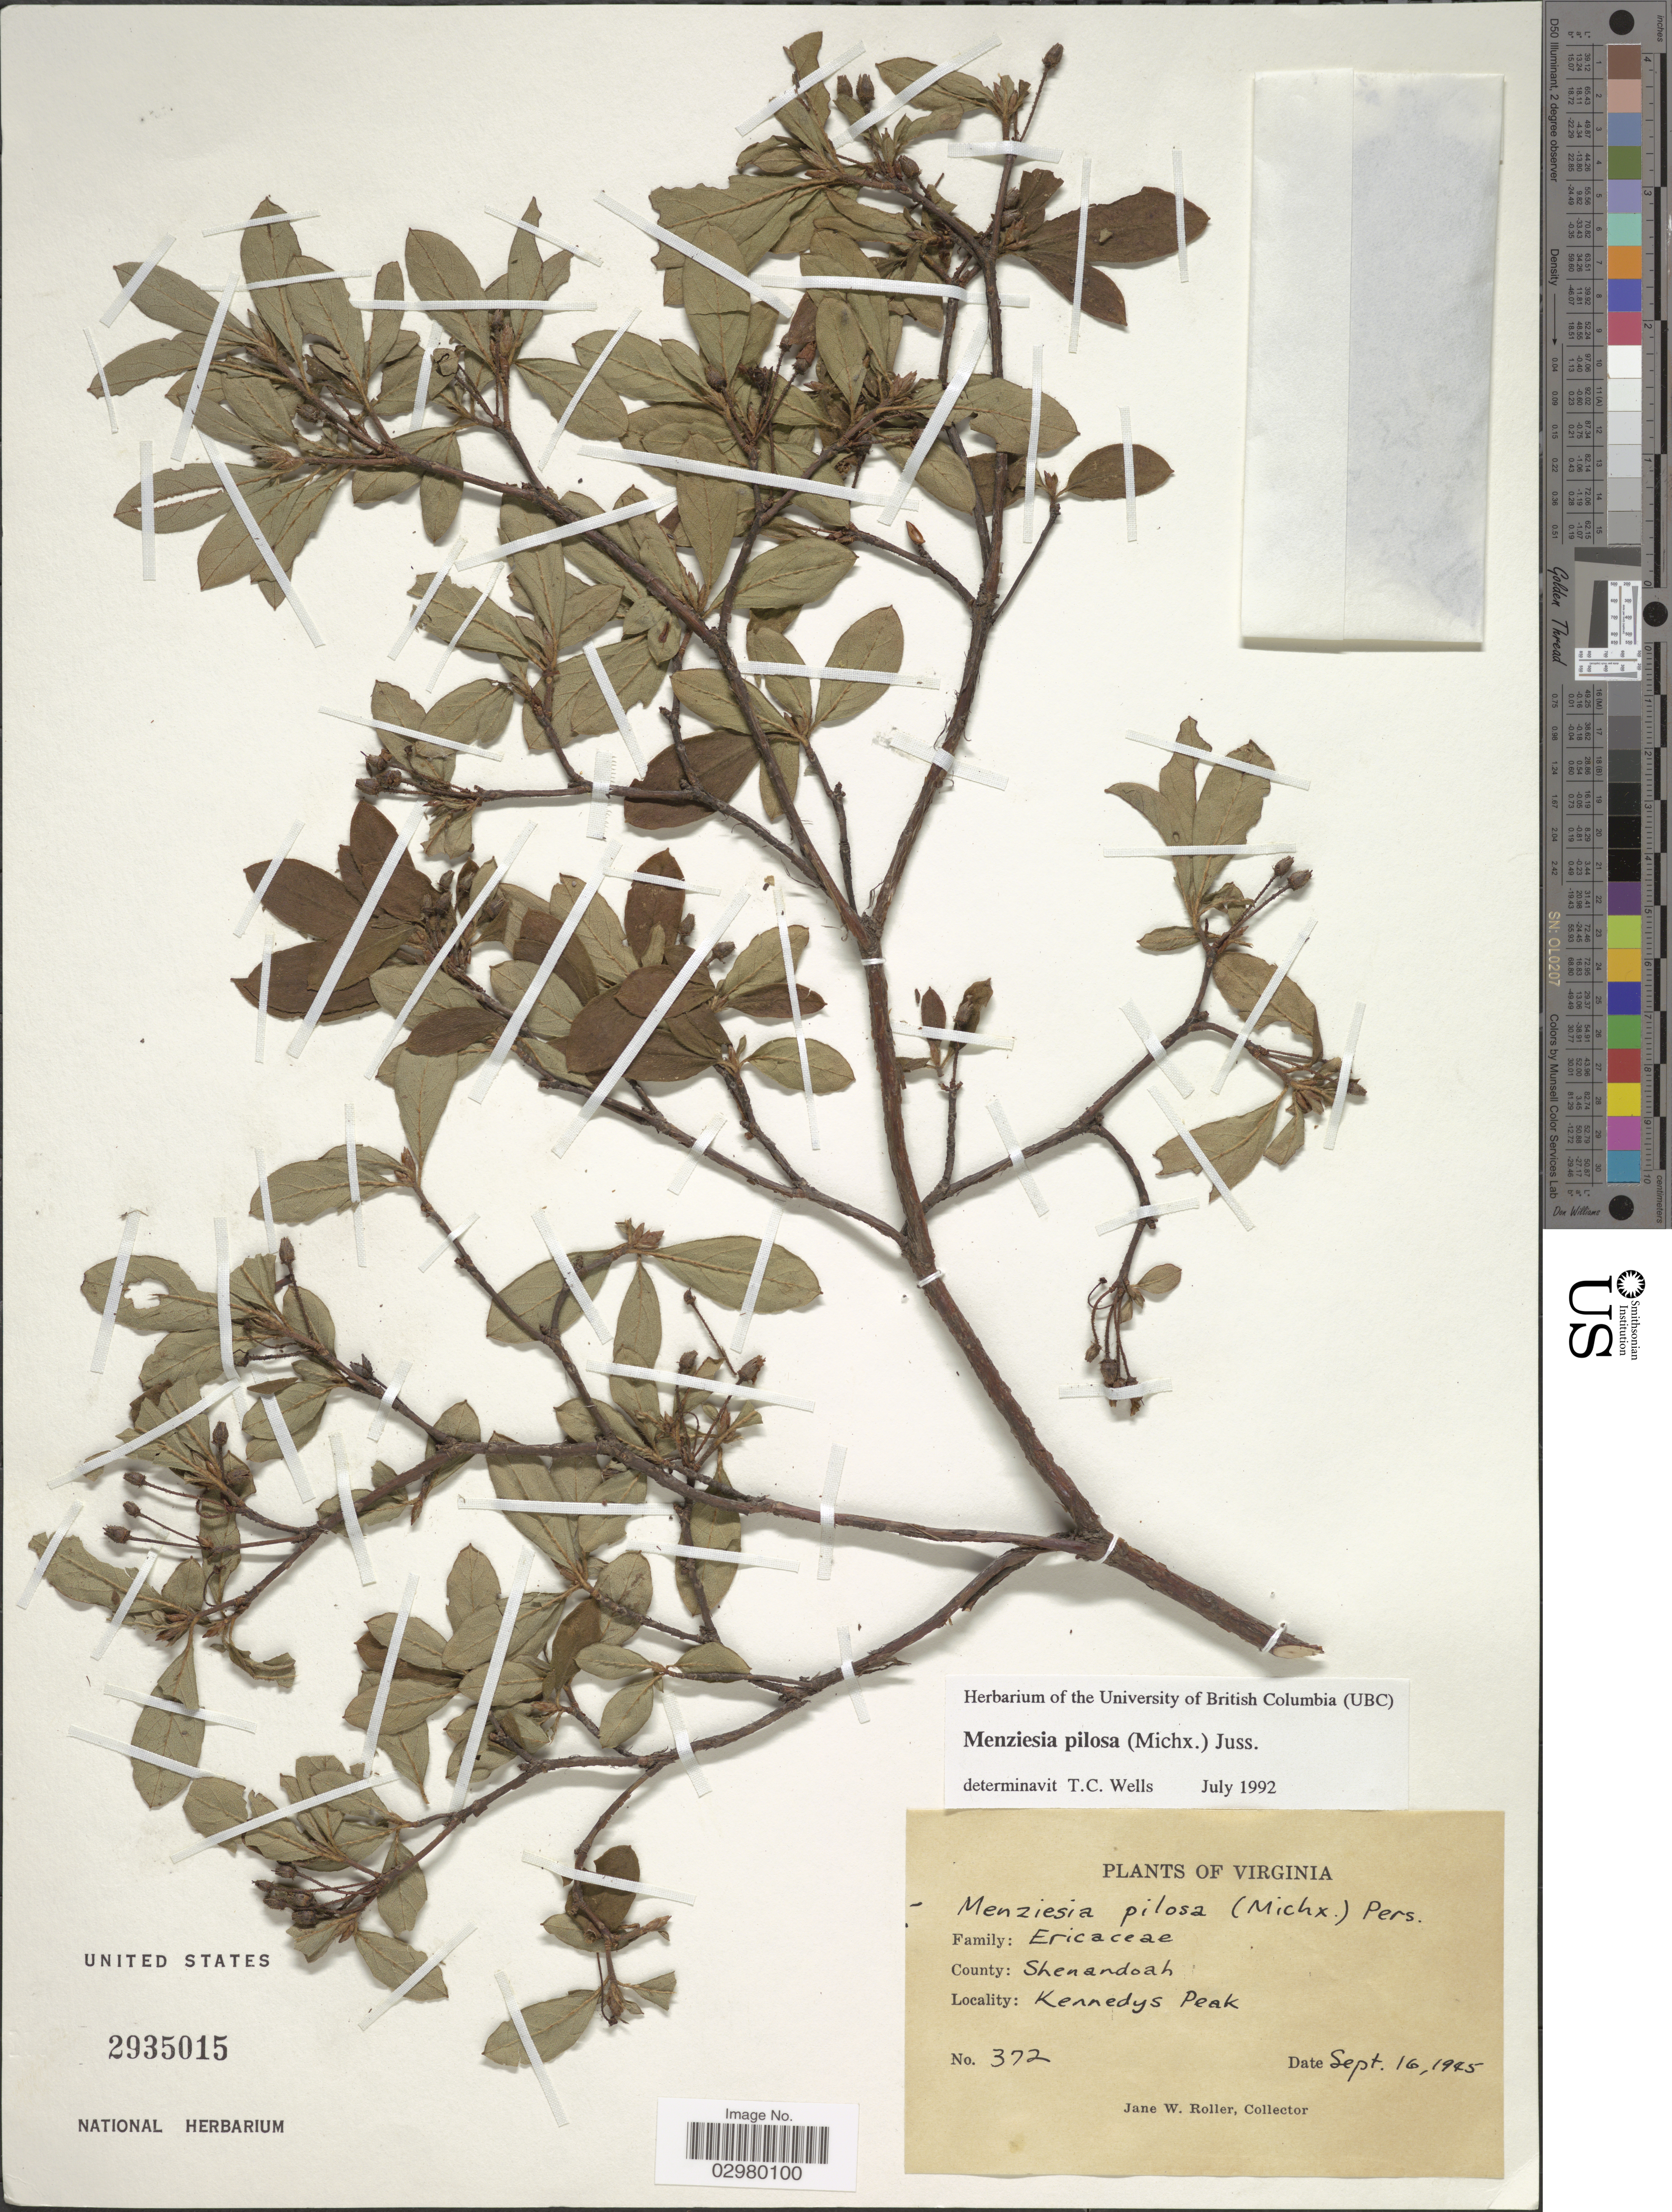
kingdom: Plantae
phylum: Tracheophyta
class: Magnoliopsida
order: Ericales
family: Ericaceae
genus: Menziesia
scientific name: Menziesia pilosa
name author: (Michx.) Juss.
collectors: J. W. Roller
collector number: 372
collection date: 1945-09-16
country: United States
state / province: Virginia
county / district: Shenandoah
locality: County: Shenandoah. Kennedys Peak.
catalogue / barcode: US 2935015